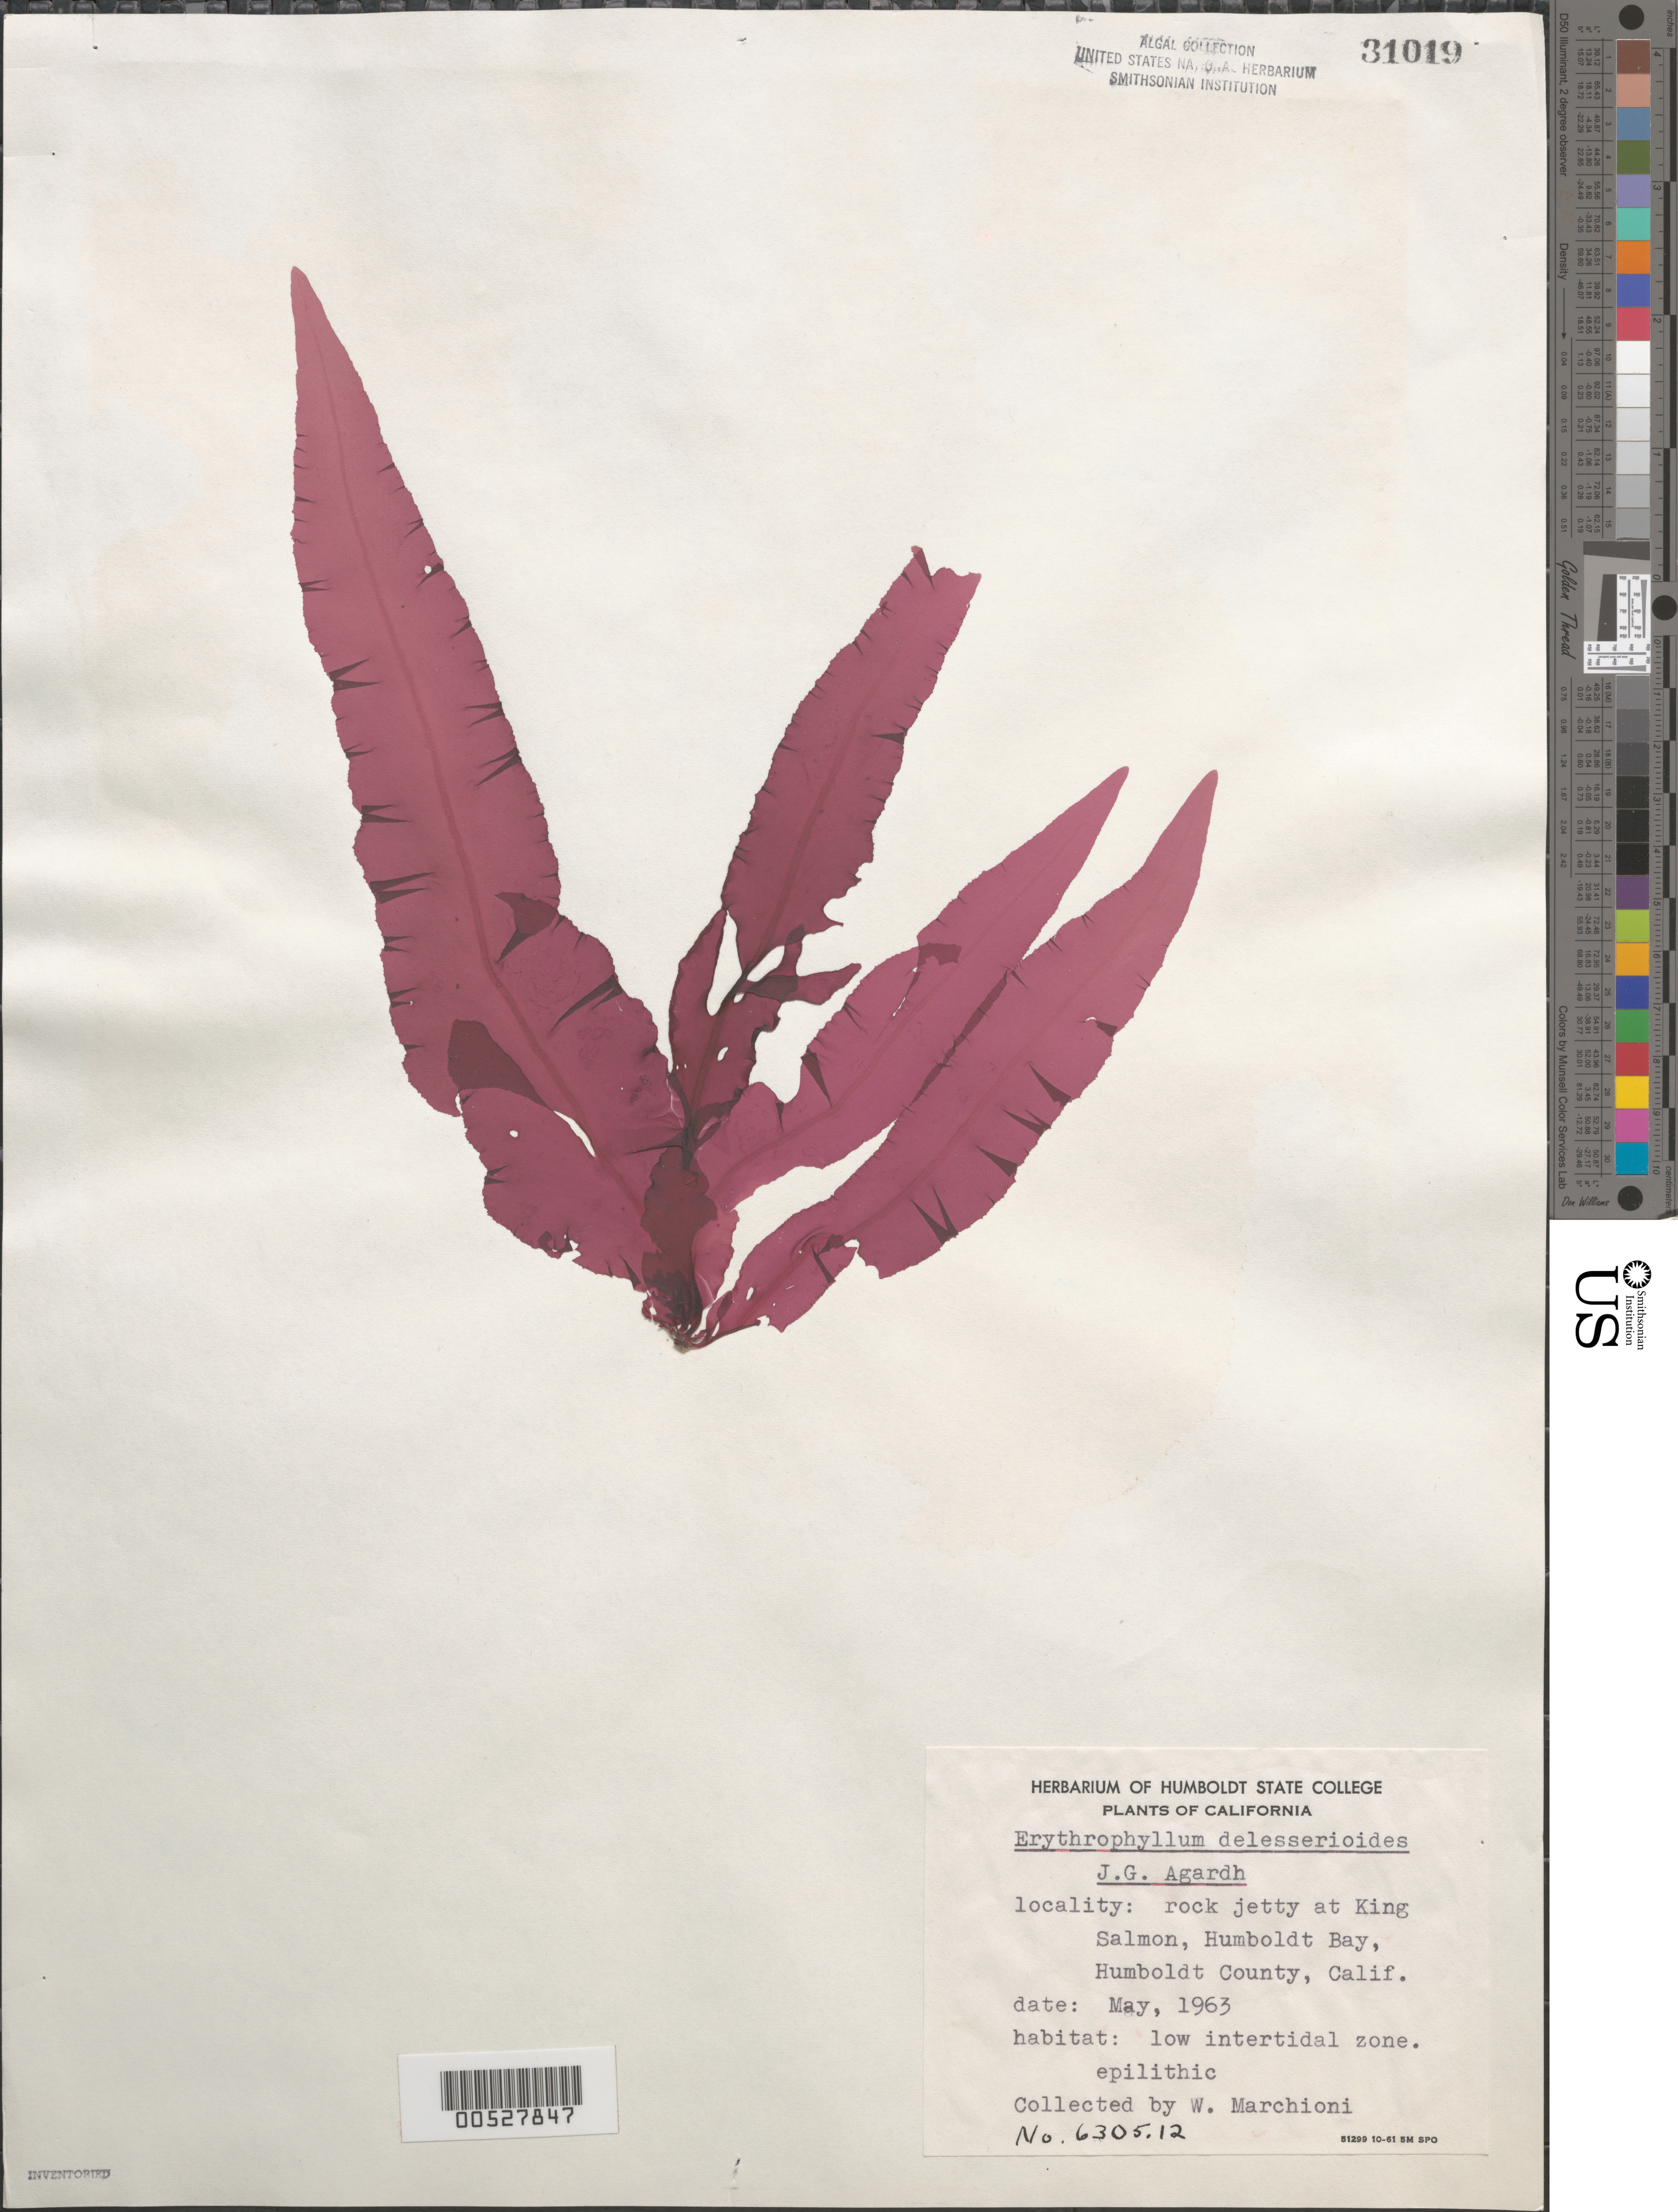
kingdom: Plantae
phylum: Rhodophyta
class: Florideophyceae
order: Gigartinales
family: Kallymeniaceae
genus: Erythrophyllum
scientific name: Erythrophyllum delesserioides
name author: J. Agardh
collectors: W. Marchioni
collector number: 6305.12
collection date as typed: May 1963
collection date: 1963-05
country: United States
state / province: California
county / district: Humboldt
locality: King Salmon, Humboldt Bay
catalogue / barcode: US 31019